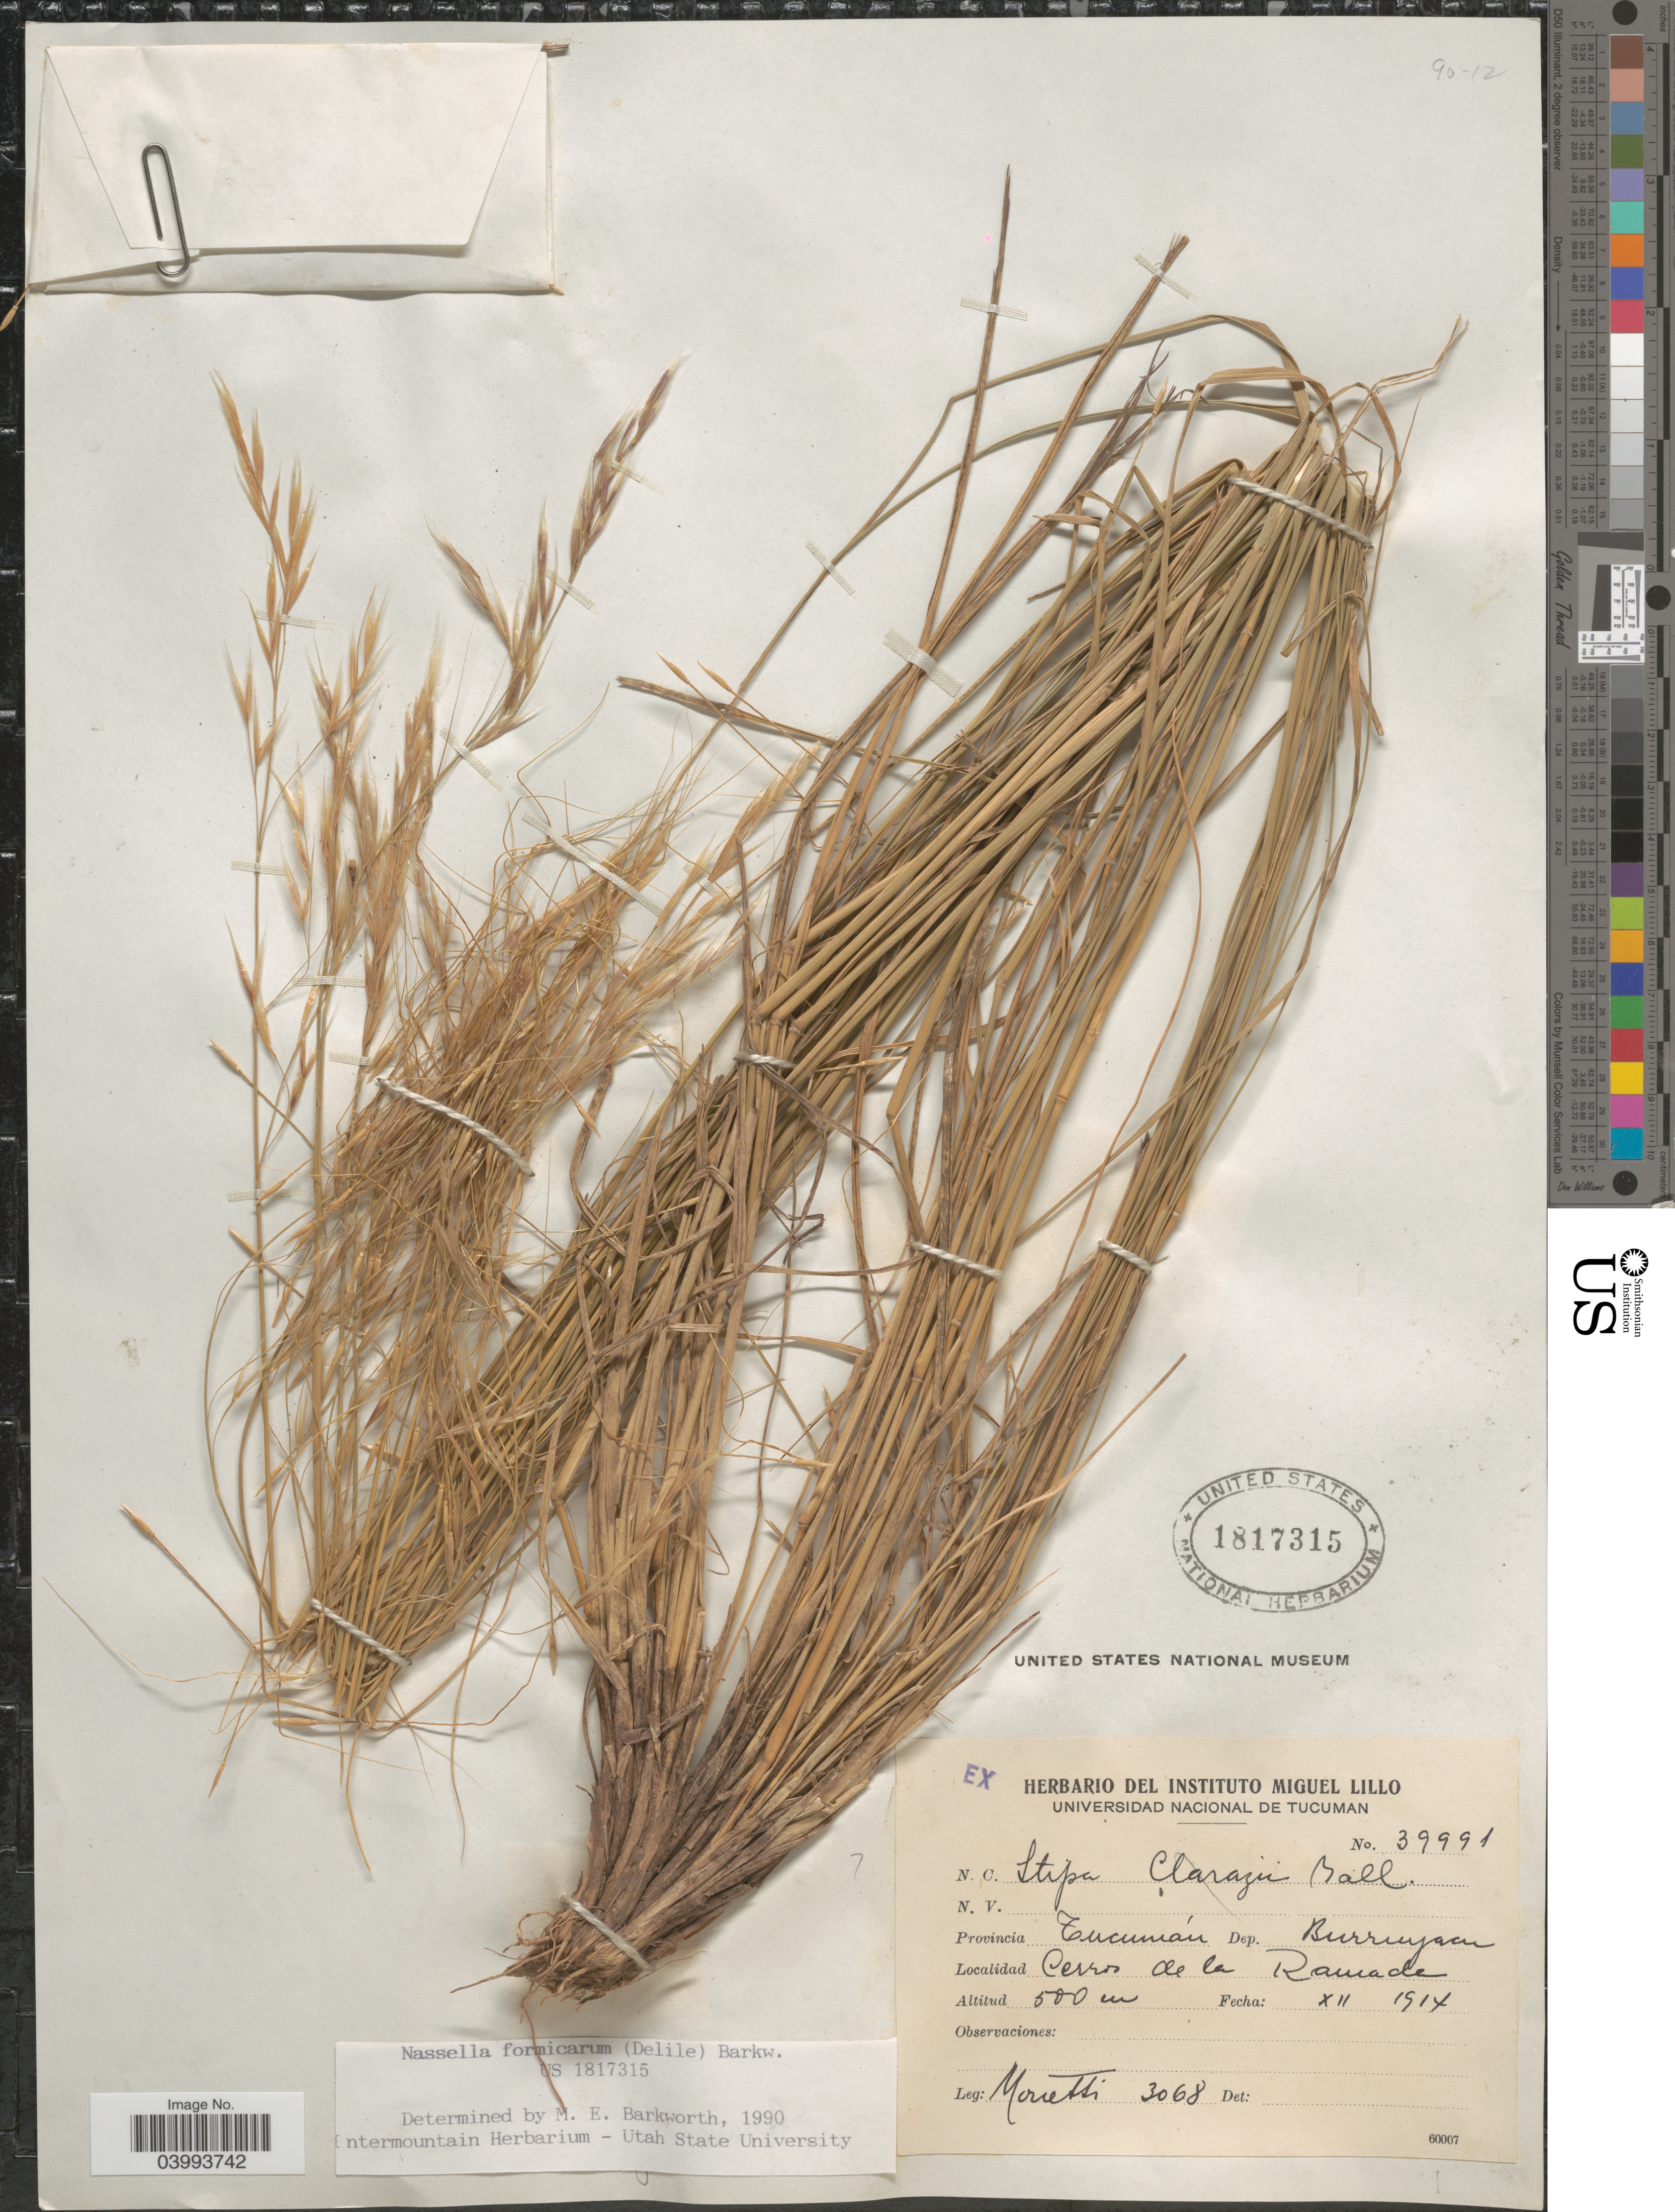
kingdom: Plantae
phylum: Tracheophyta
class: Liliopsida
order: Poales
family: Poaceae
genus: Nassella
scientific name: Nassella formicarum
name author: (Delile) Barkworth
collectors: Morietti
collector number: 3068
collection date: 1914-12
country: Argentina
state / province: Tucuman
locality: Dep. Burruyacú. Cerros de la Ramade.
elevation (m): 500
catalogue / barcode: US 1817315